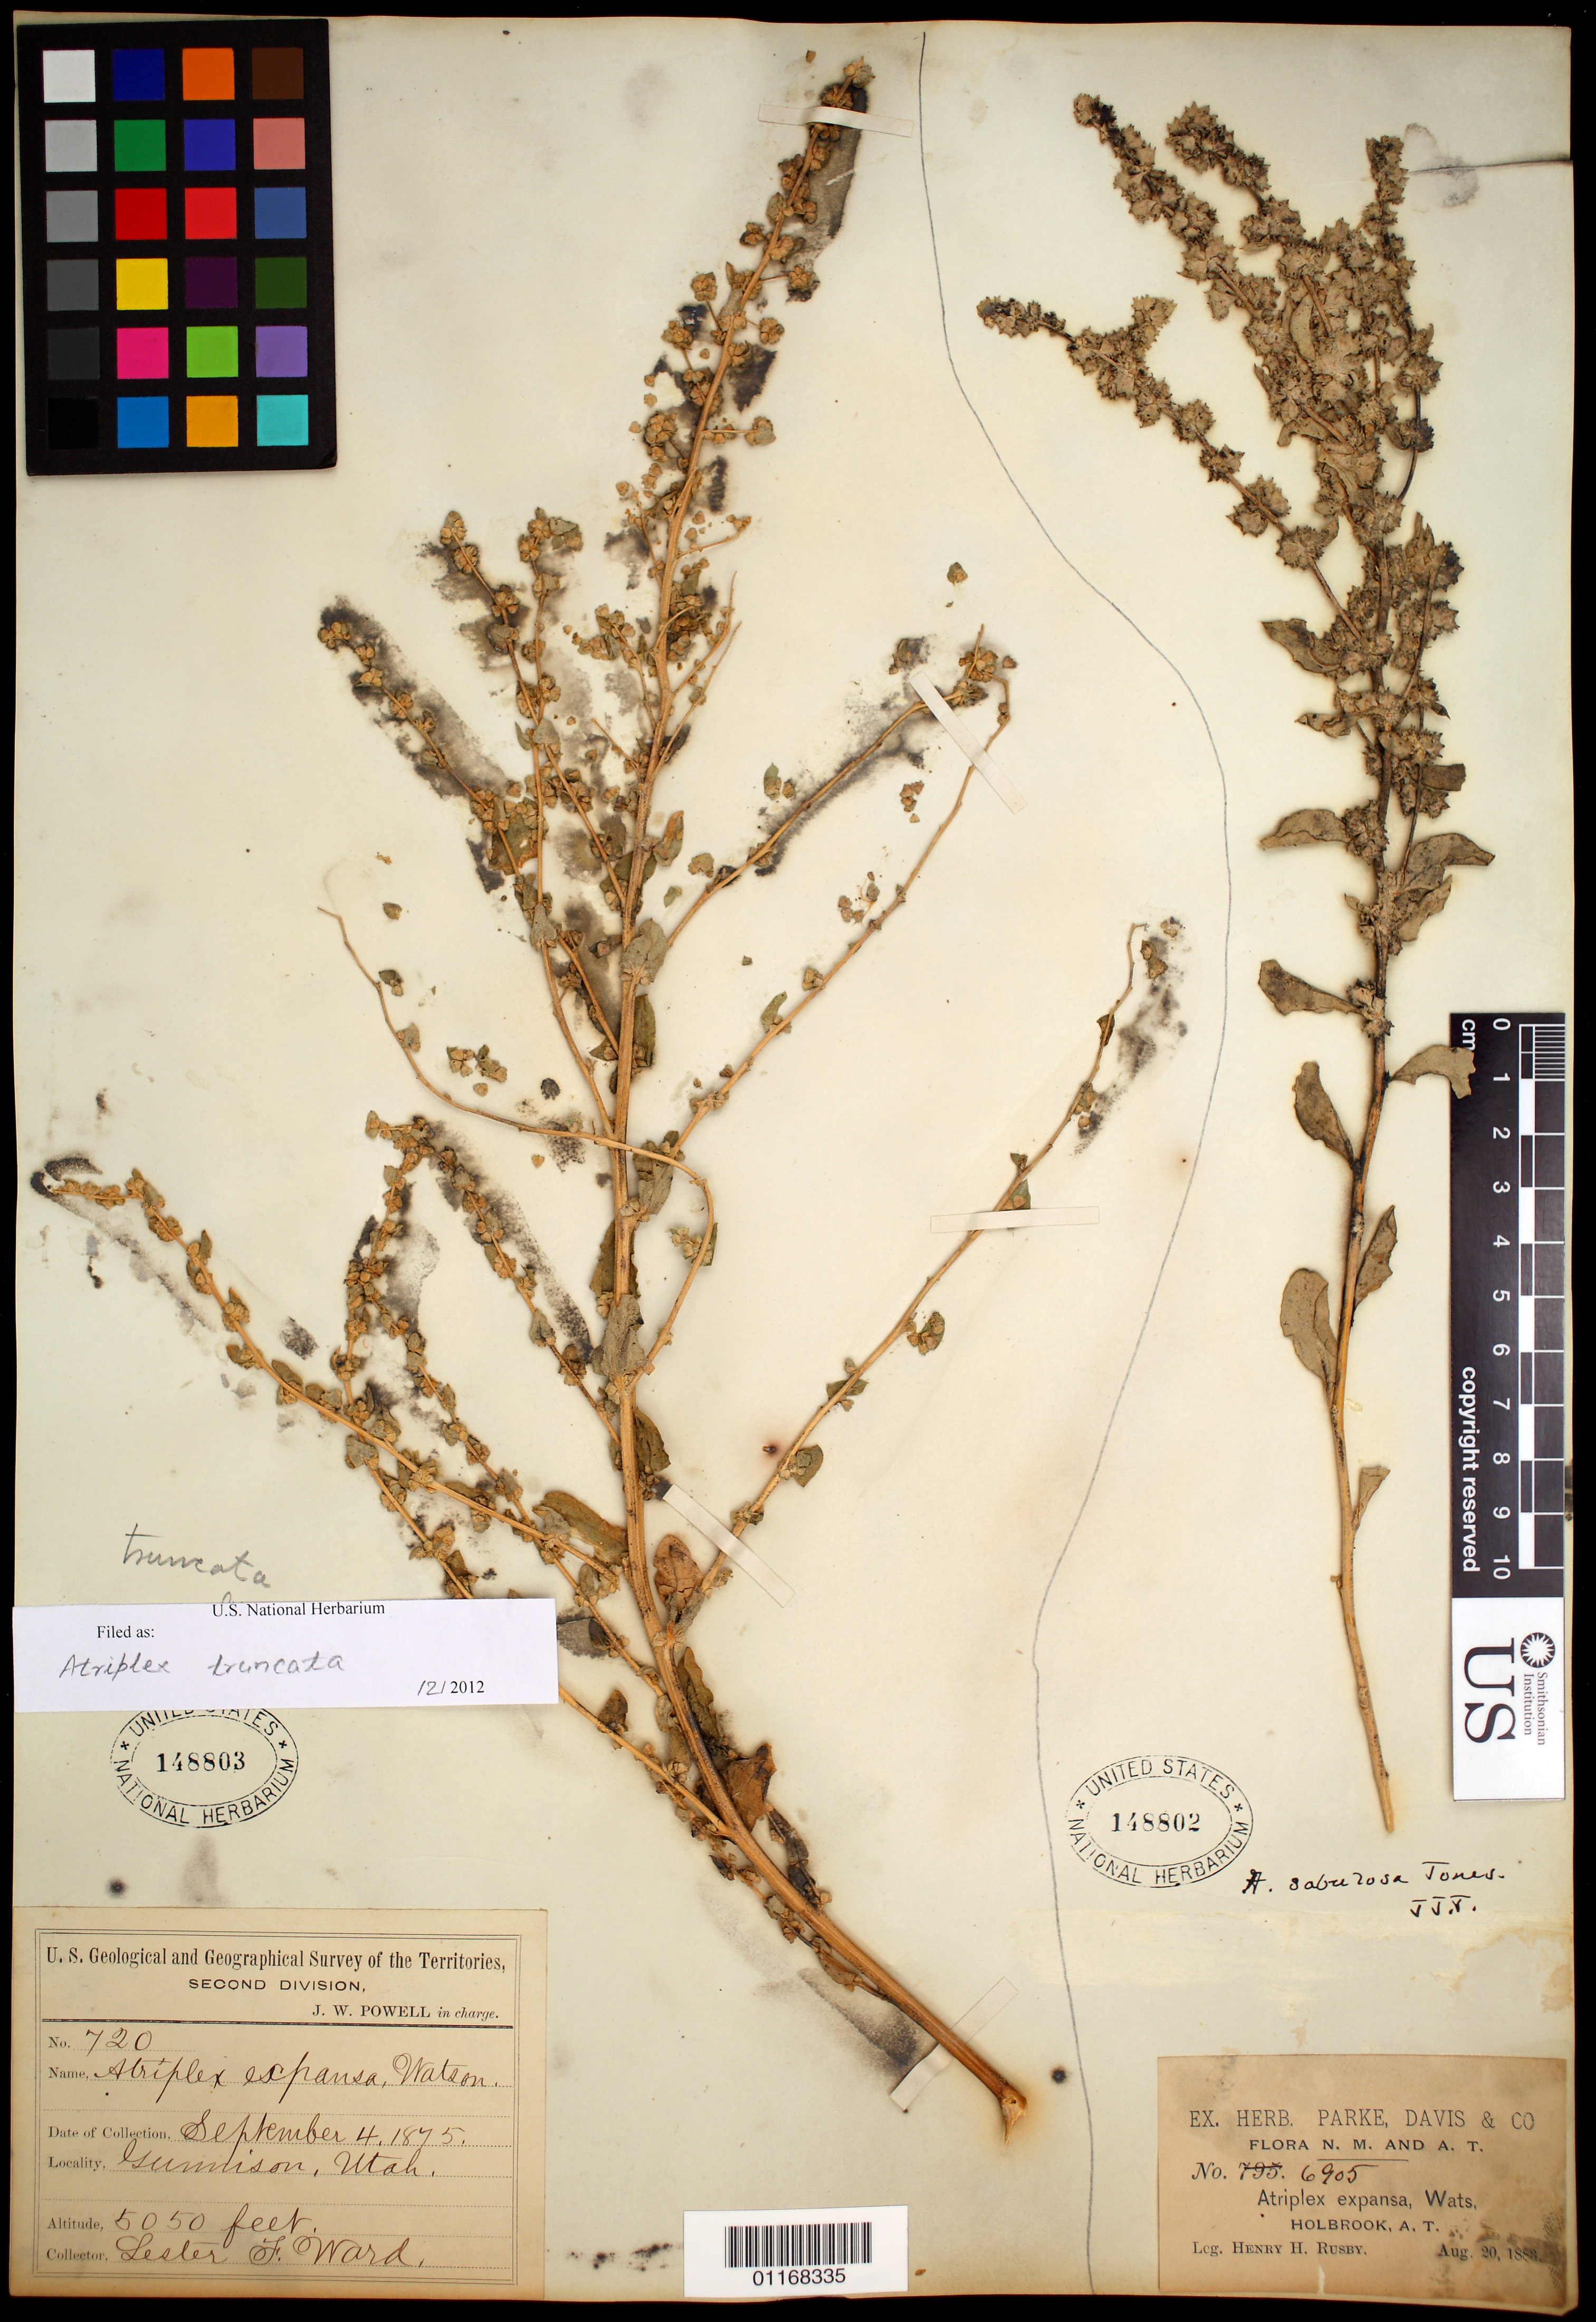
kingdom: Plantae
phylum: Tracheophyta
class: Magnoliopsida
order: Caryophyllales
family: Amaranthaceae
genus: Atriplex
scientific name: Atriplex truncata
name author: (Torr. ex S. Watson) A. Gray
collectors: H. H. Rusby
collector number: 6905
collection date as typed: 20 Aug 1883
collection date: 1883-08-20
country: United States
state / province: Arizona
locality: Holbrook.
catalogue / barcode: US 148802-2